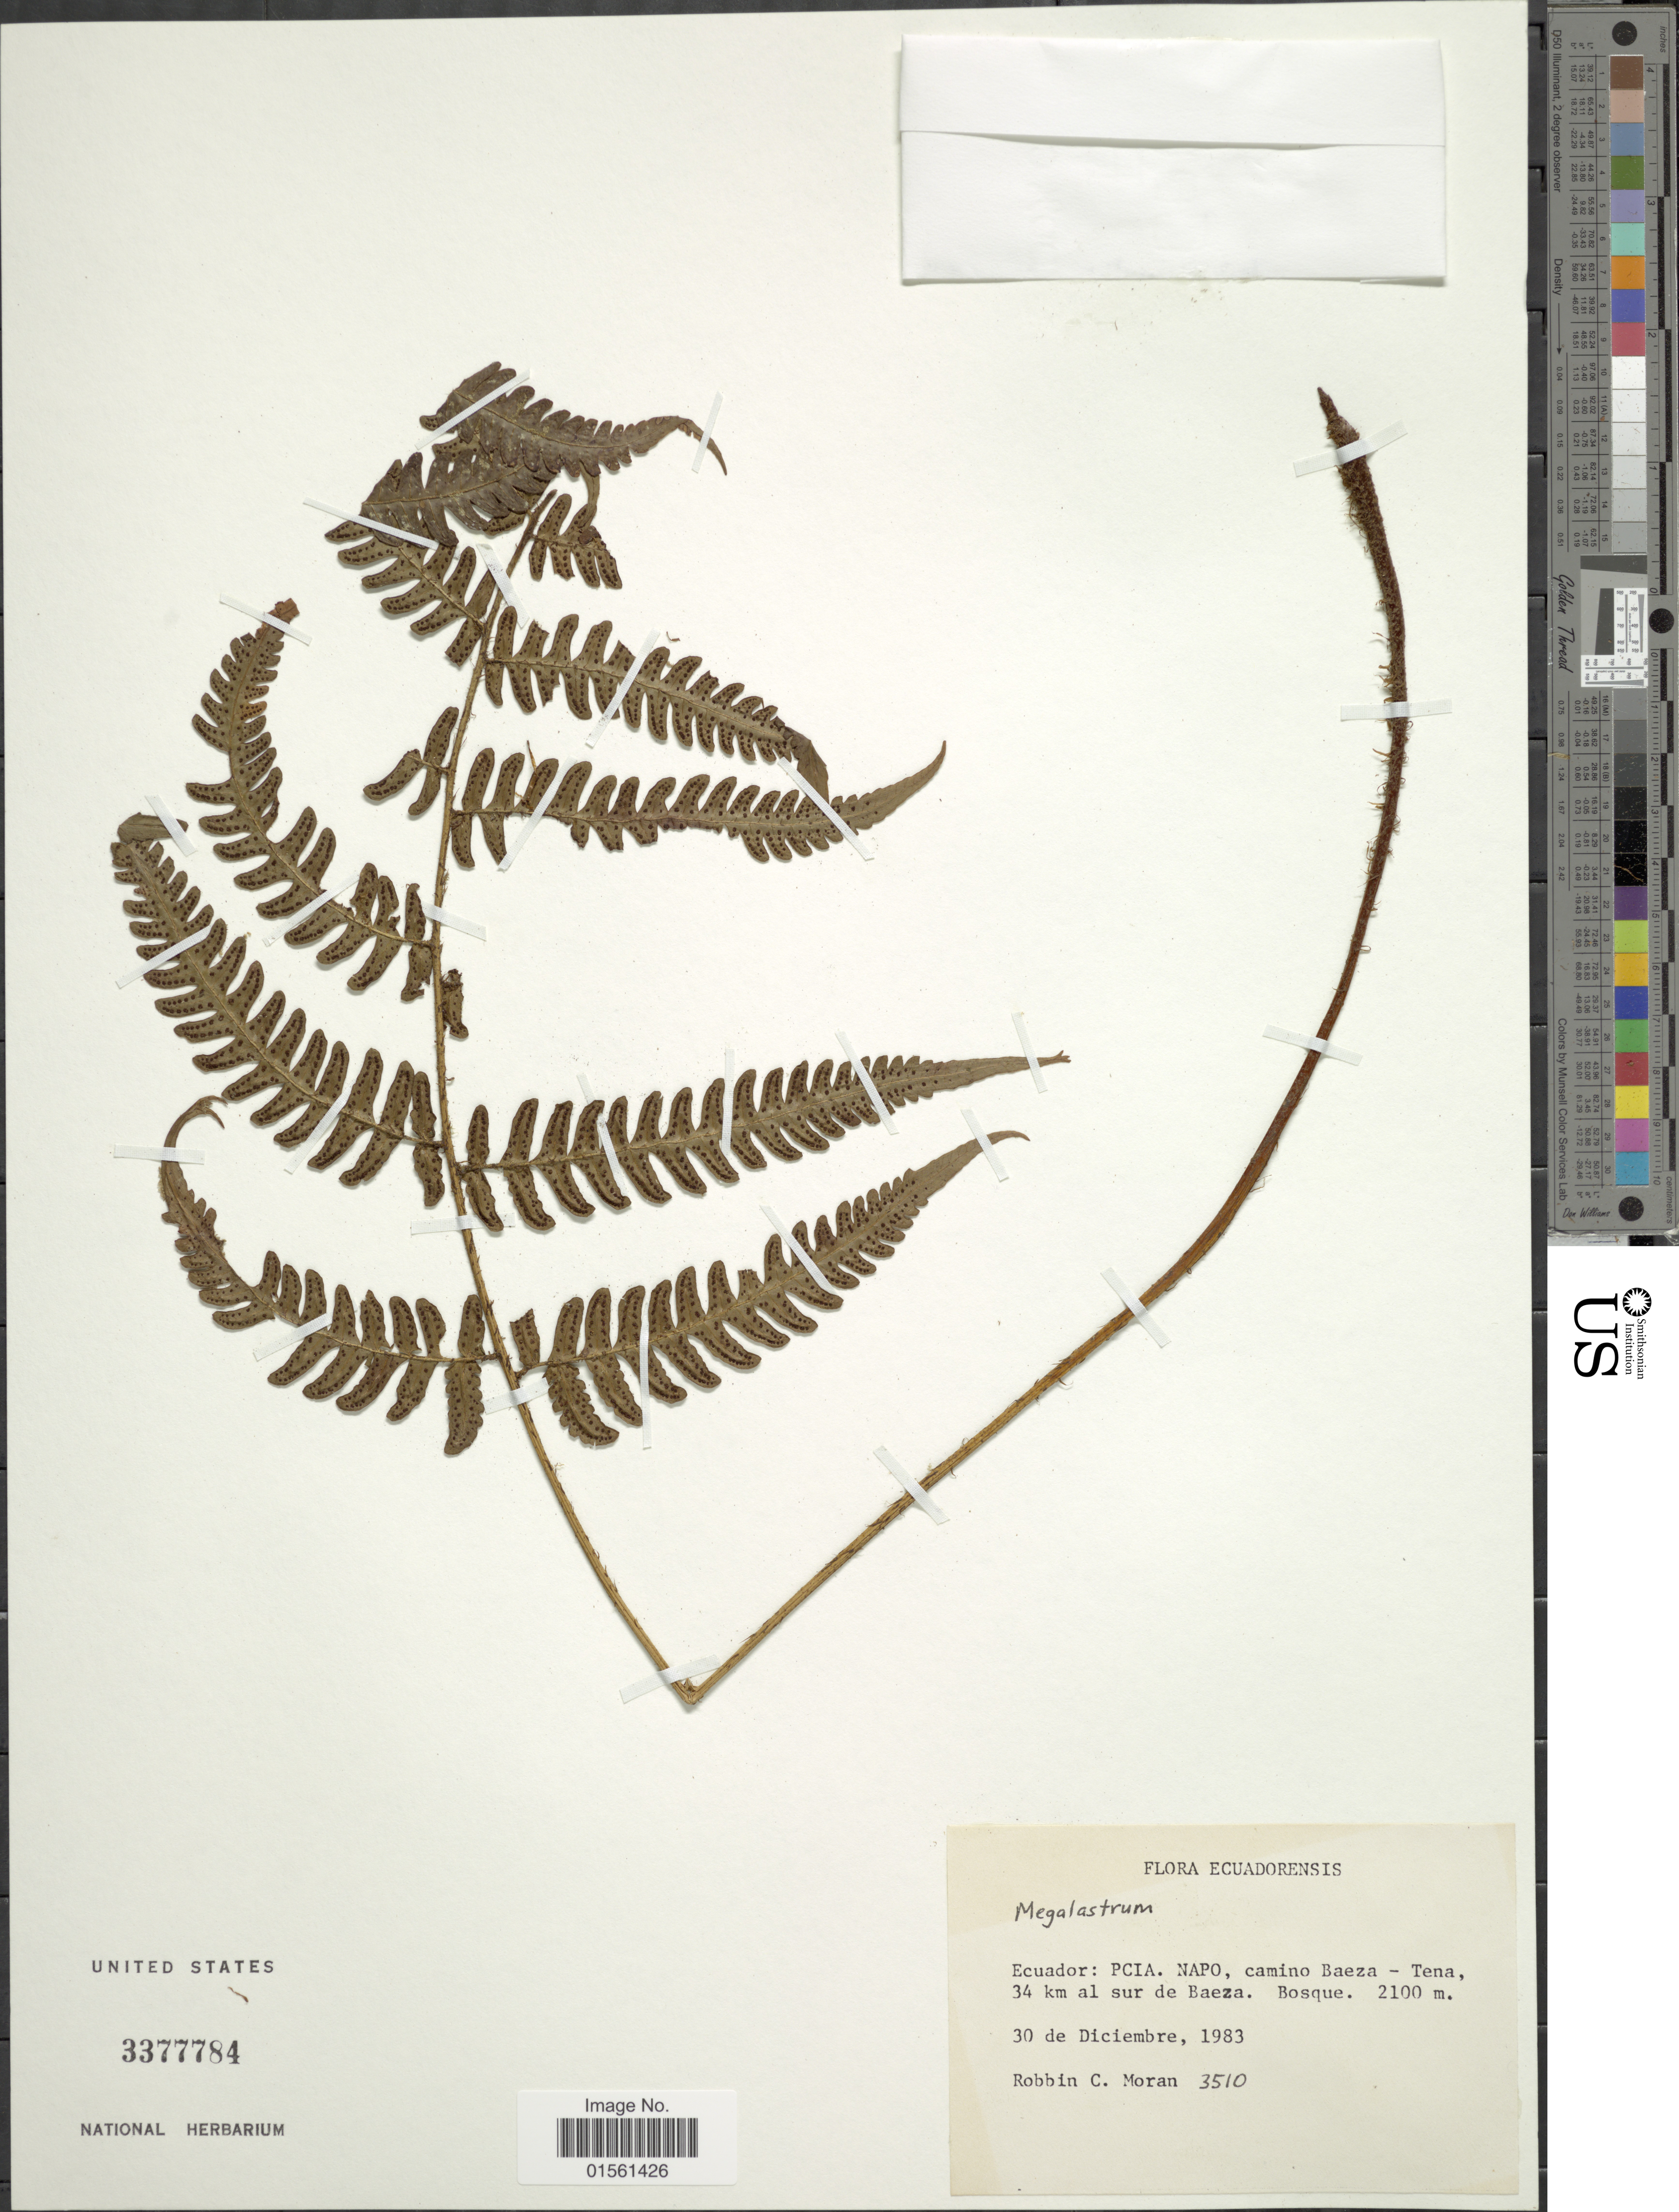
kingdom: Plantae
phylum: Tracheophyta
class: Polypodiopsida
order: Polypodiales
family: Dryopteridaceae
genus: Megalastrum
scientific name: Megalastrum sp.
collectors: R. C. Moran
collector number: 3510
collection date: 1983-12-30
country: Ecuador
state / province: Napo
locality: Ecuador: PCIA, Napo, camino Baeza - Tena, 34 km al sur de Baeza, Bosque.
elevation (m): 2100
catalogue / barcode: US 3377784